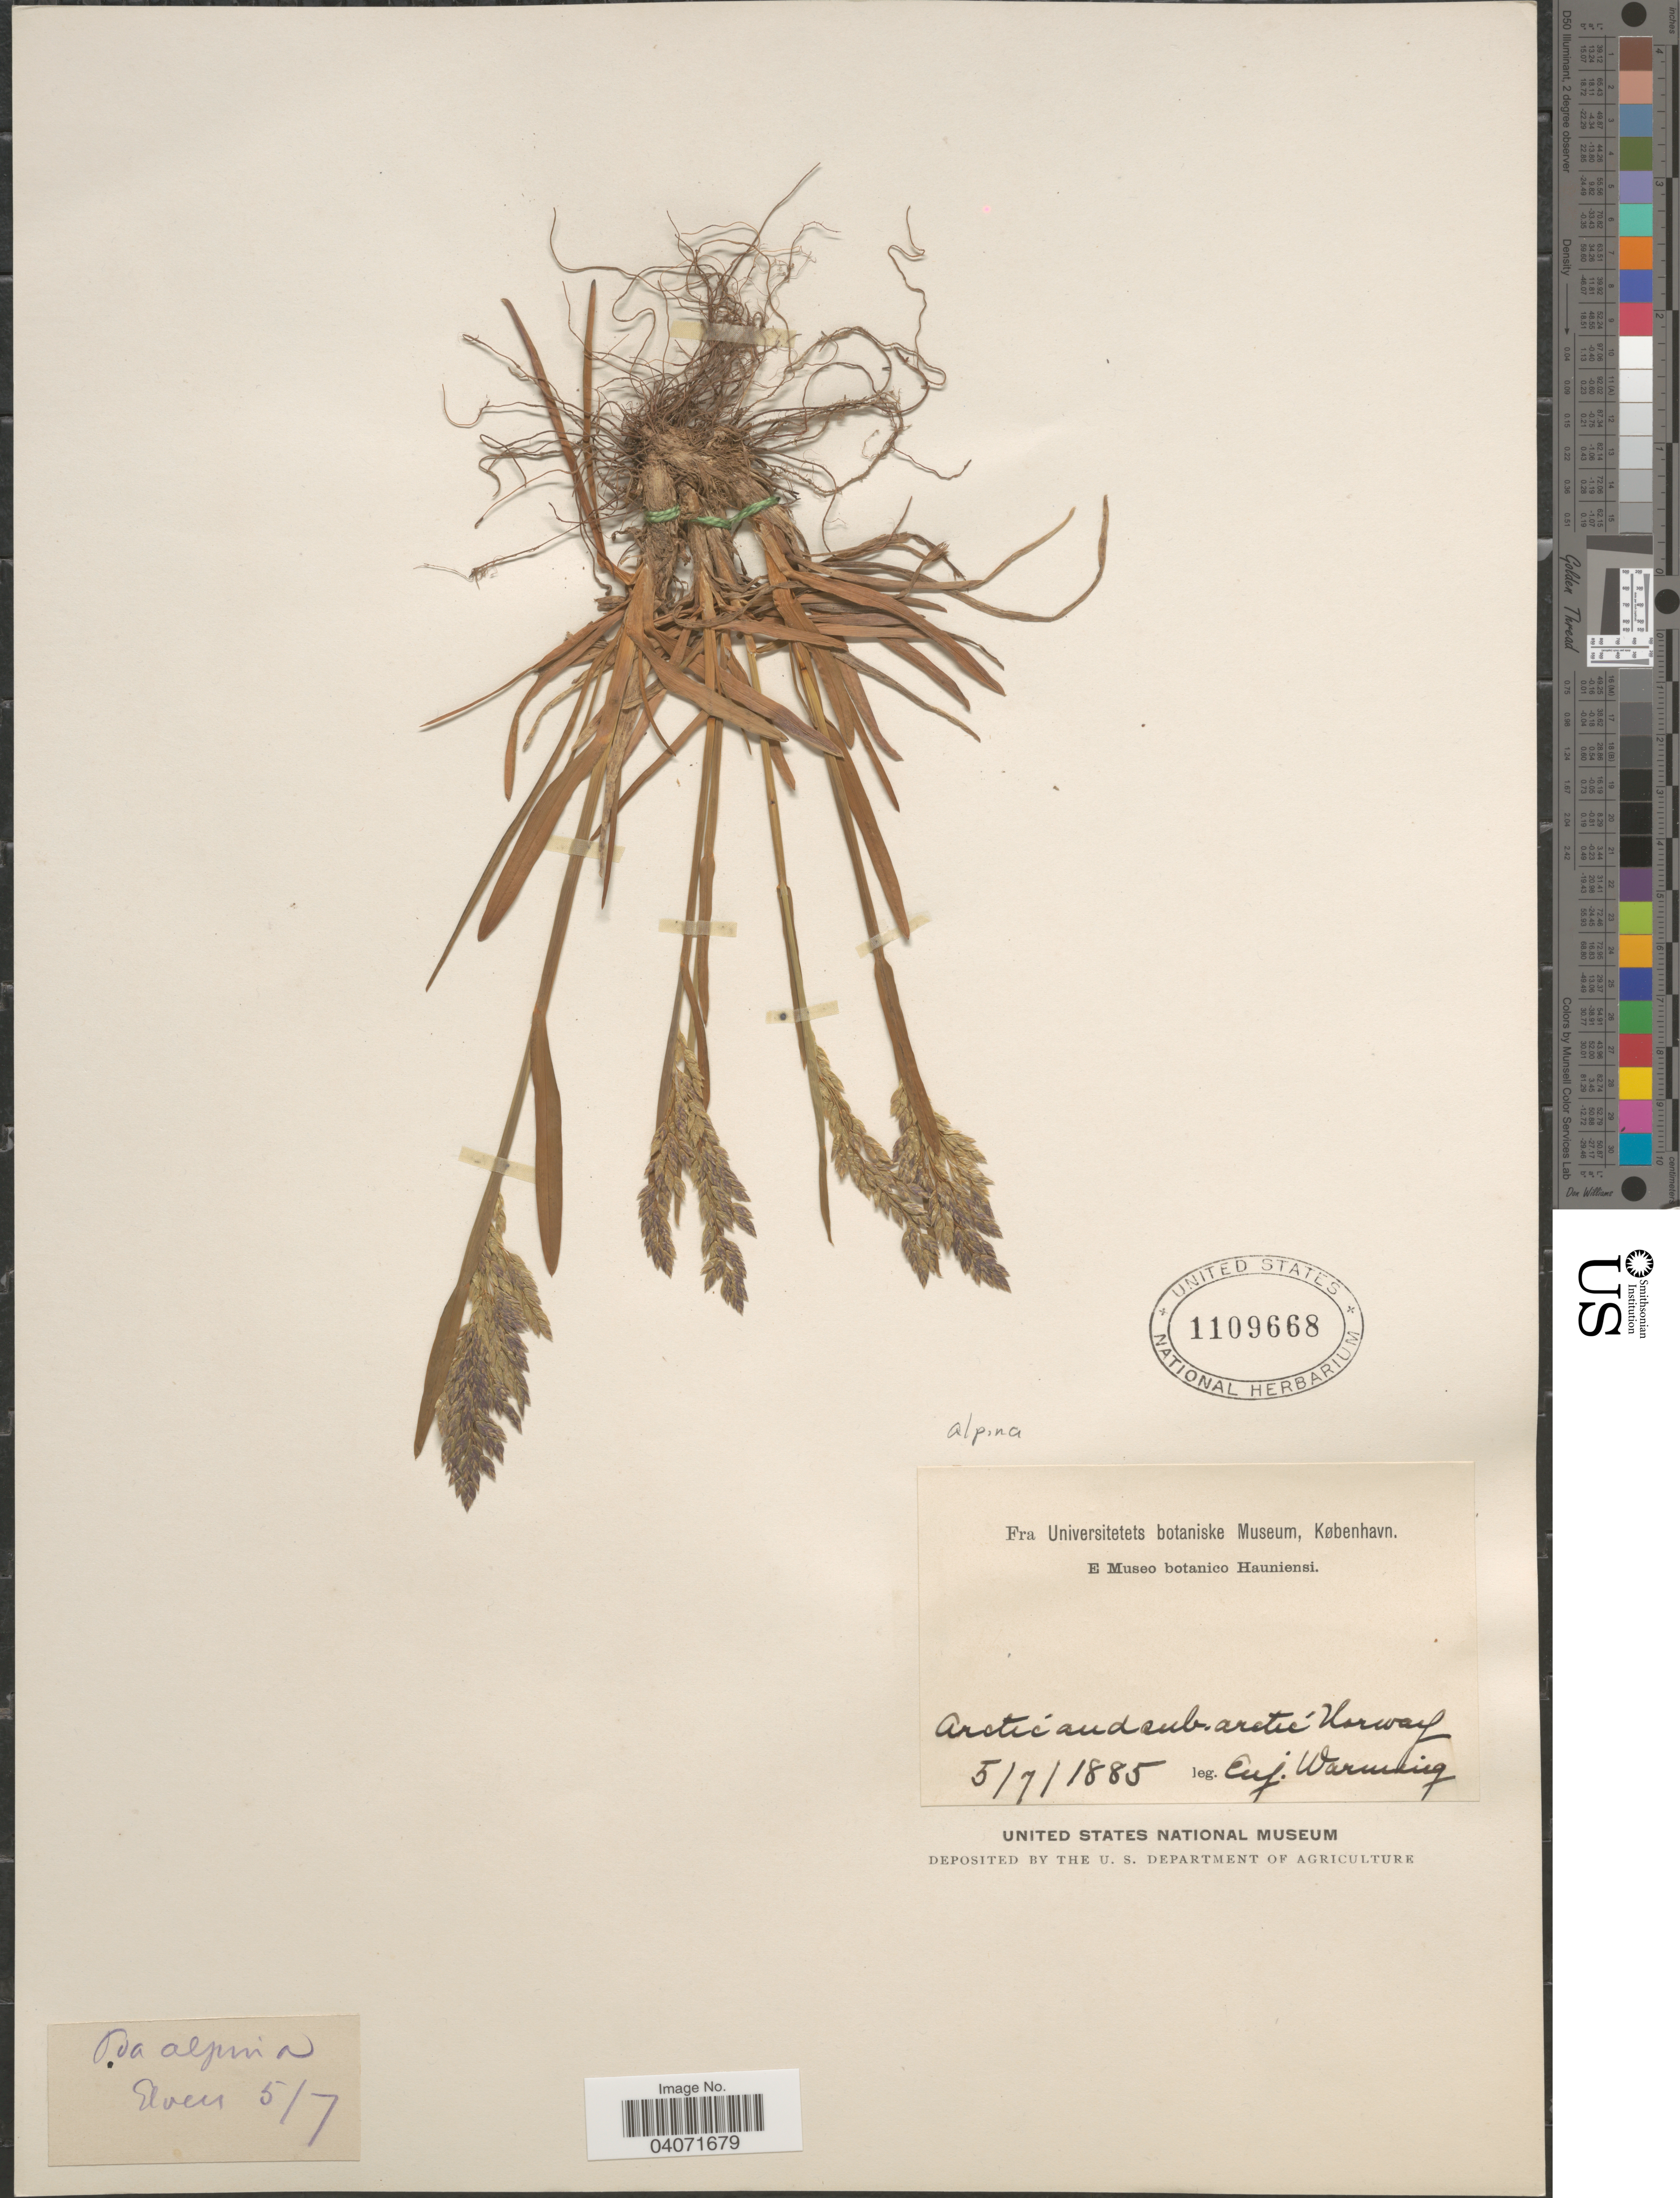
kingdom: Plantae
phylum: Tracheophyta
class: Liliopsida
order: Poales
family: Poaceae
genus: Poa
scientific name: Poa alpina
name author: L.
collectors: E. Warming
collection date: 1885-07-05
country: Norway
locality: Elven. Arctic and sub. arctic Norway.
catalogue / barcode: US 1109668